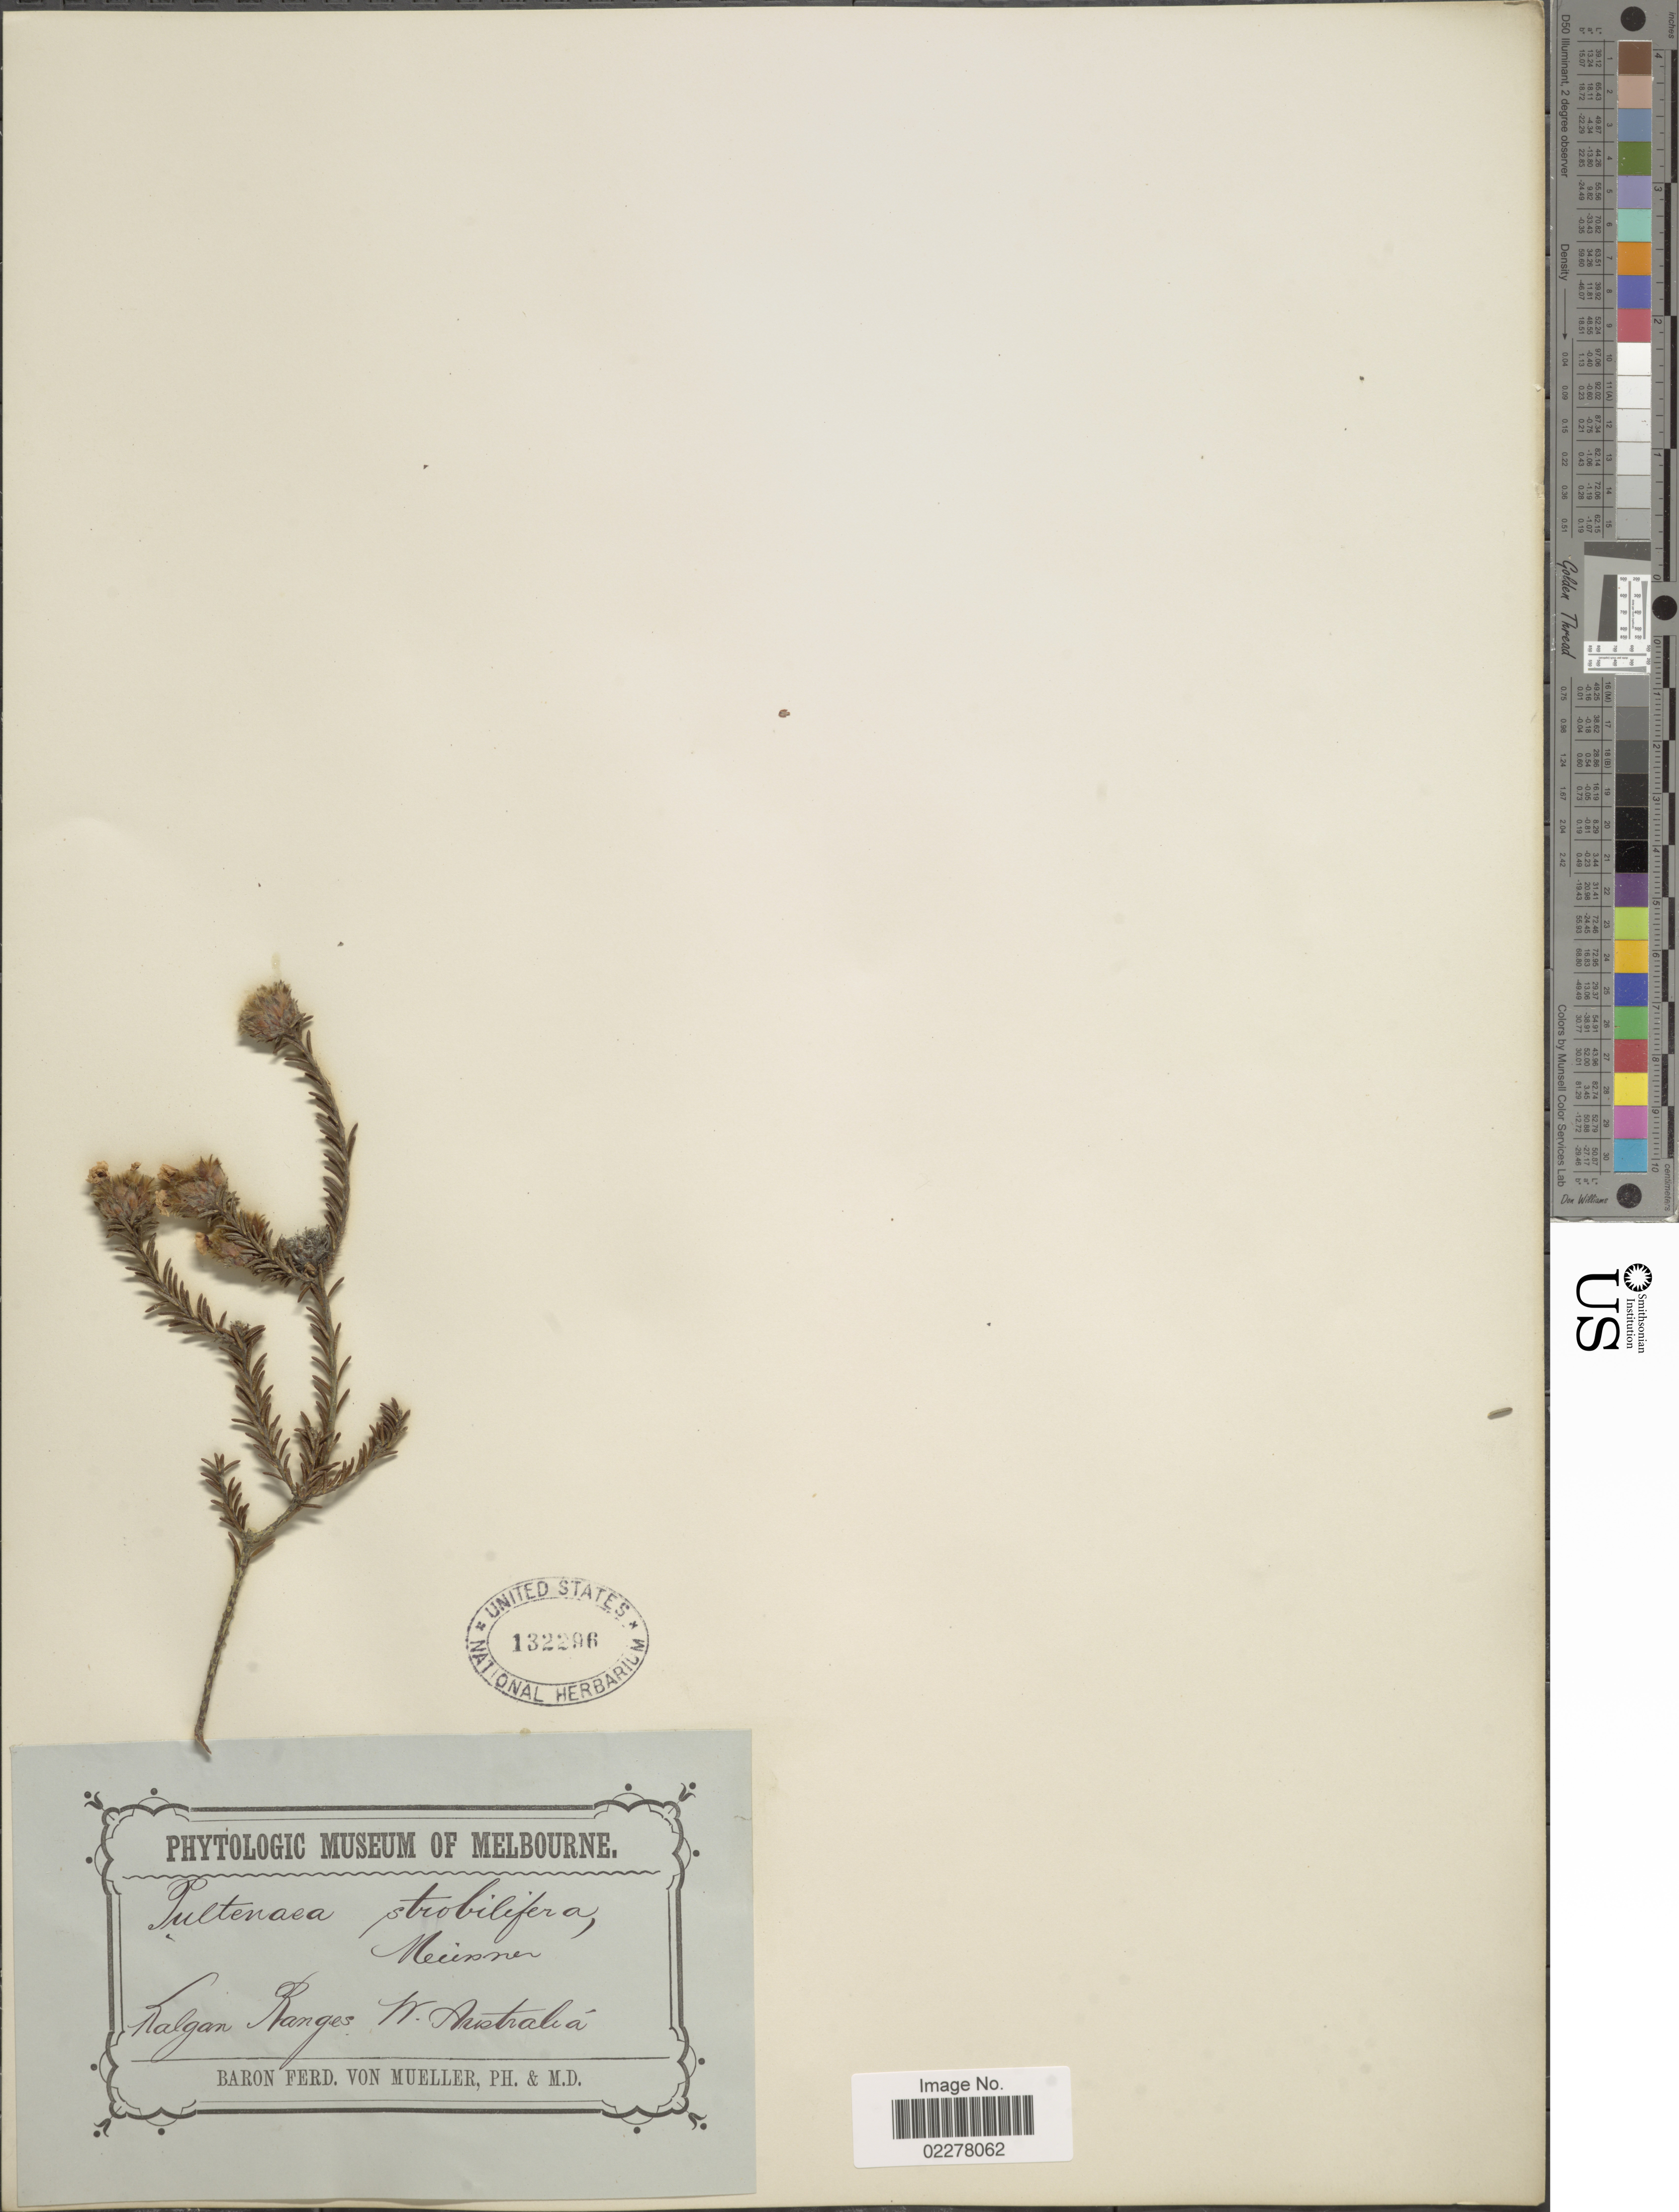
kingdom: Plantae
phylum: Tracheophyta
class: Magnoliopsida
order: Fabales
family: Fabaceae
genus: Pultenaea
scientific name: Pultenaea strobilifera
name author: Meissner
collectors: F. von Mueller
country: Australia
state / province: Western Australia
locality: Kalgan Ranges. W. Australia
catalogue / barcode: US 132296